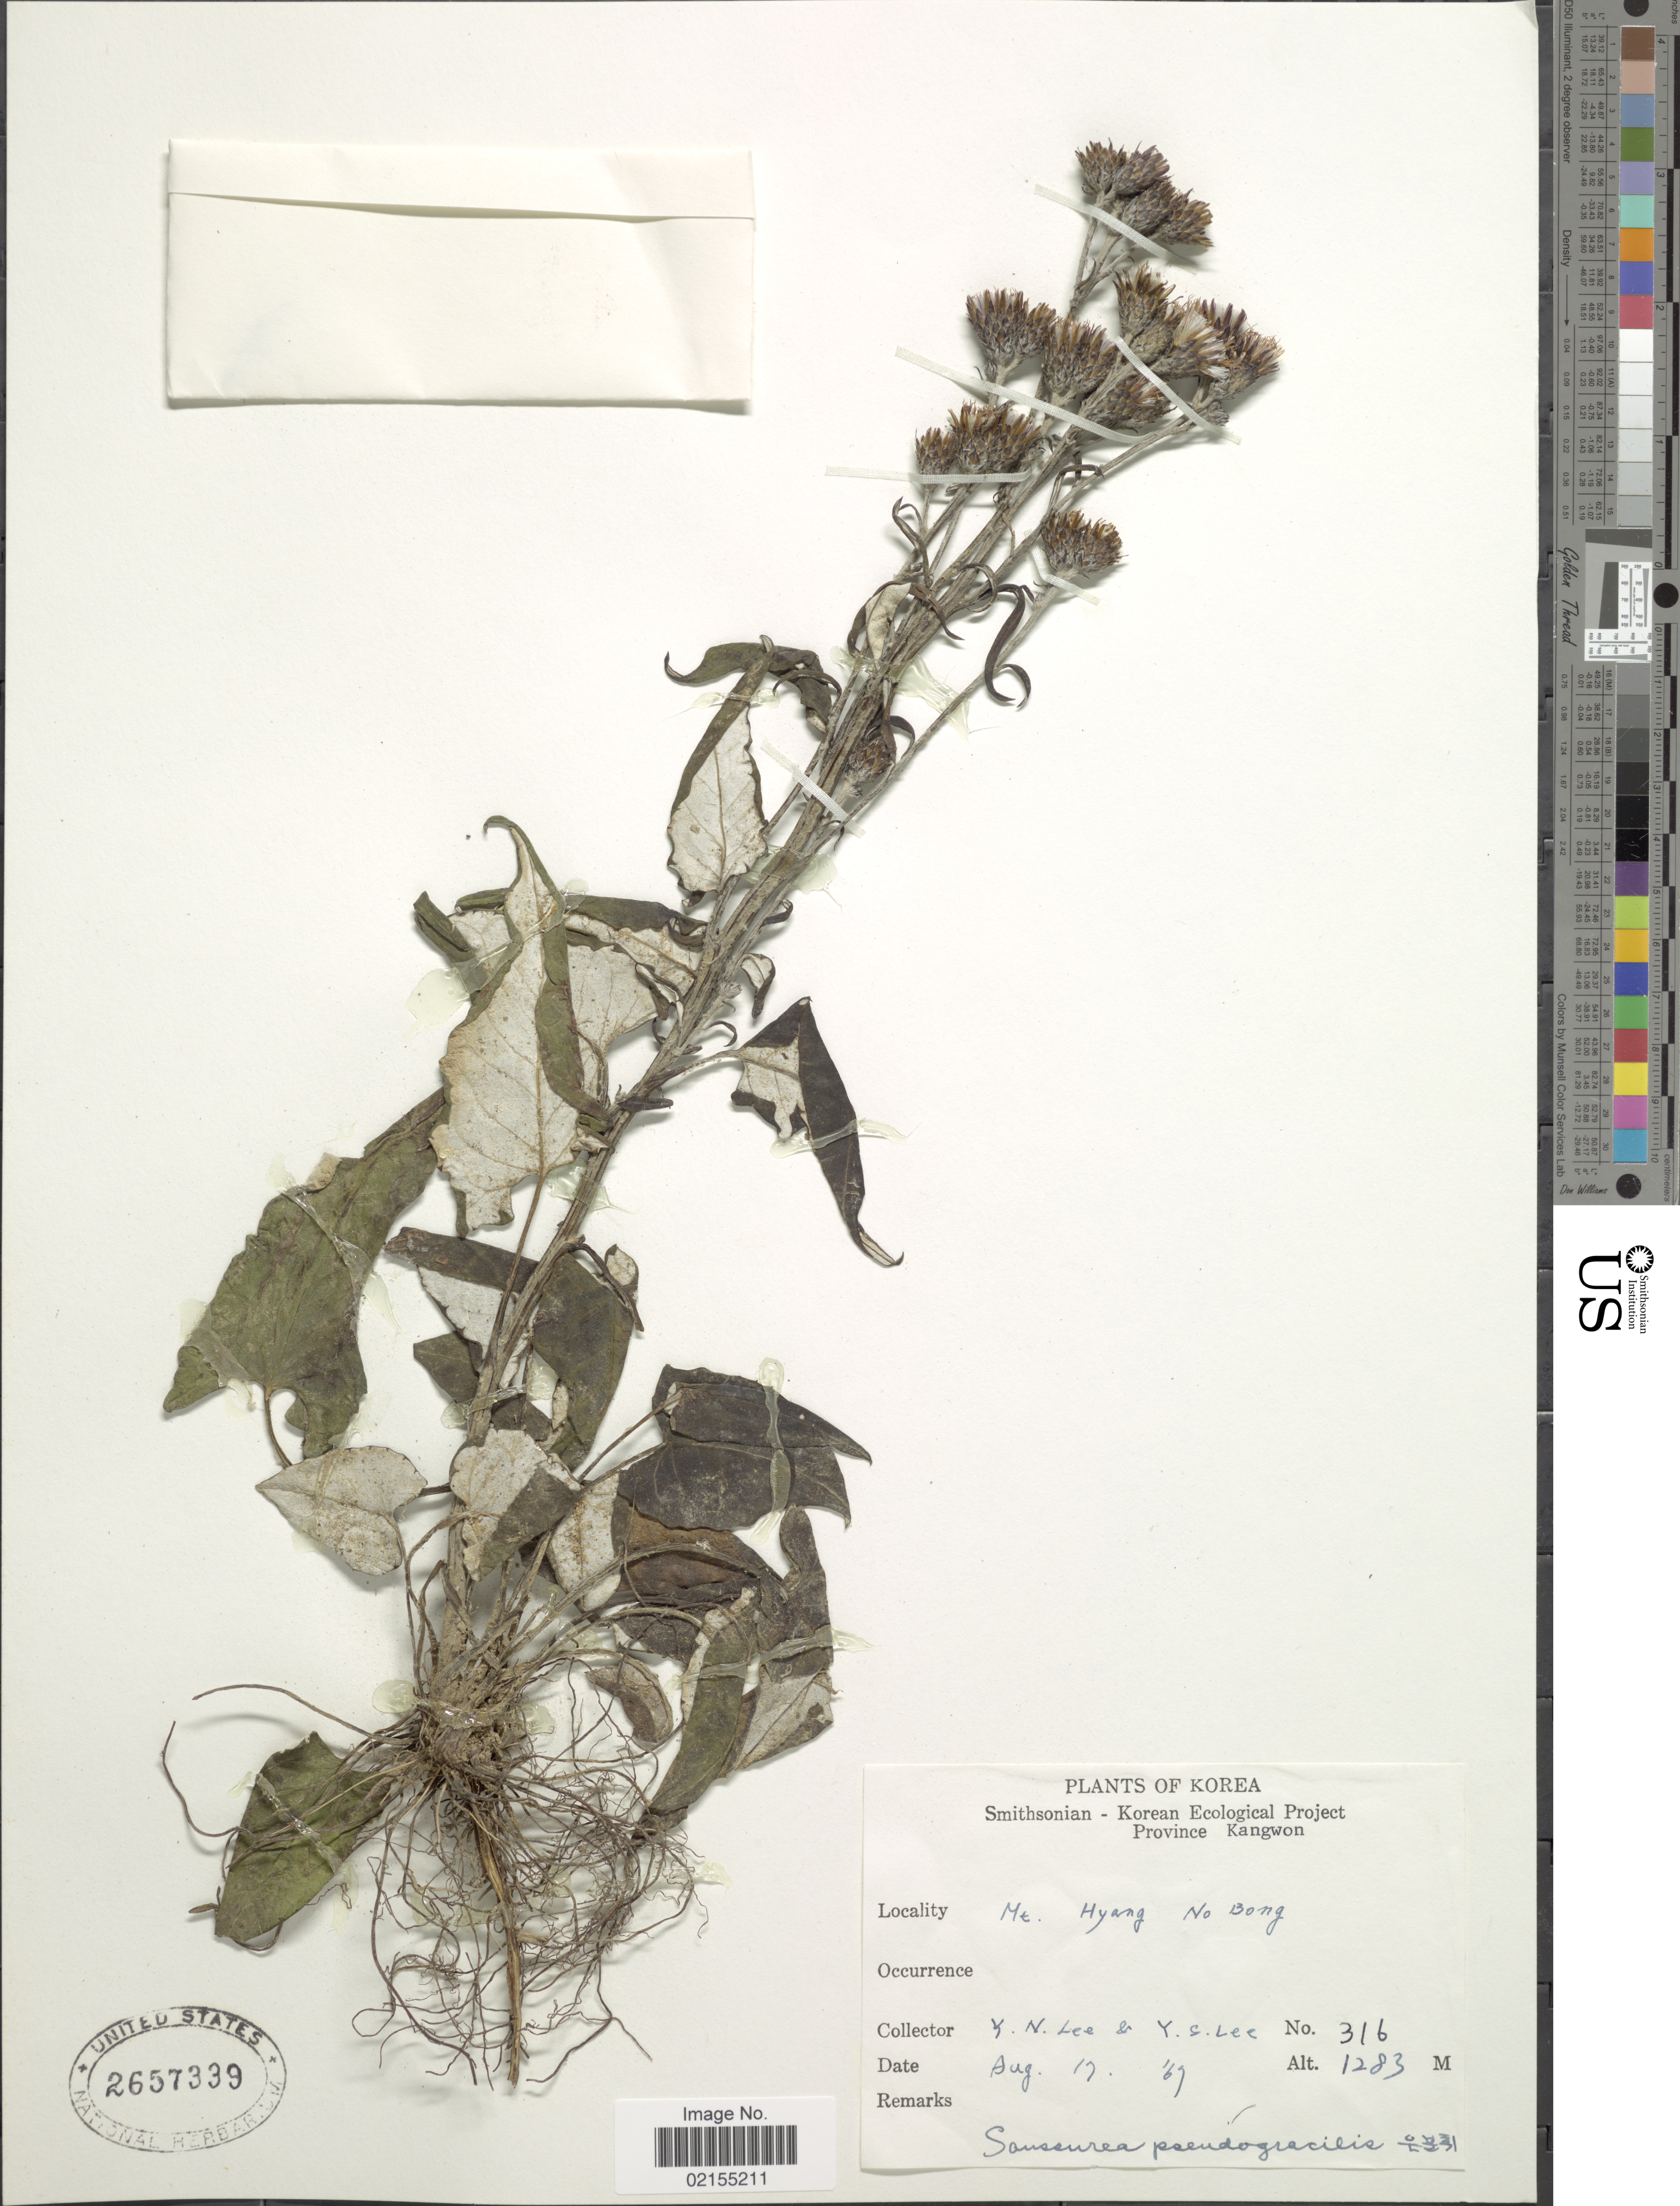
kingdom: Plantae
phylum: Tracheophyta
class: Magnoliopsida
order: Asterales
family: Asteraceae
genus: Saussurea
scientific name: Saussurea nivea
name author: Turcz.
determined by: Chen, Yousheng S.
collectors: Y. N. Lee & Y. S. Lee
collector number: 316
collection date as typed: Transcribed d/m/y: 17/8/67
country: North Korea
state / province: Kangwon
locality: Province Kangwon, Mt. Hyang No Bong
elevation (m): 1283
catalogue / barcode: US 657339